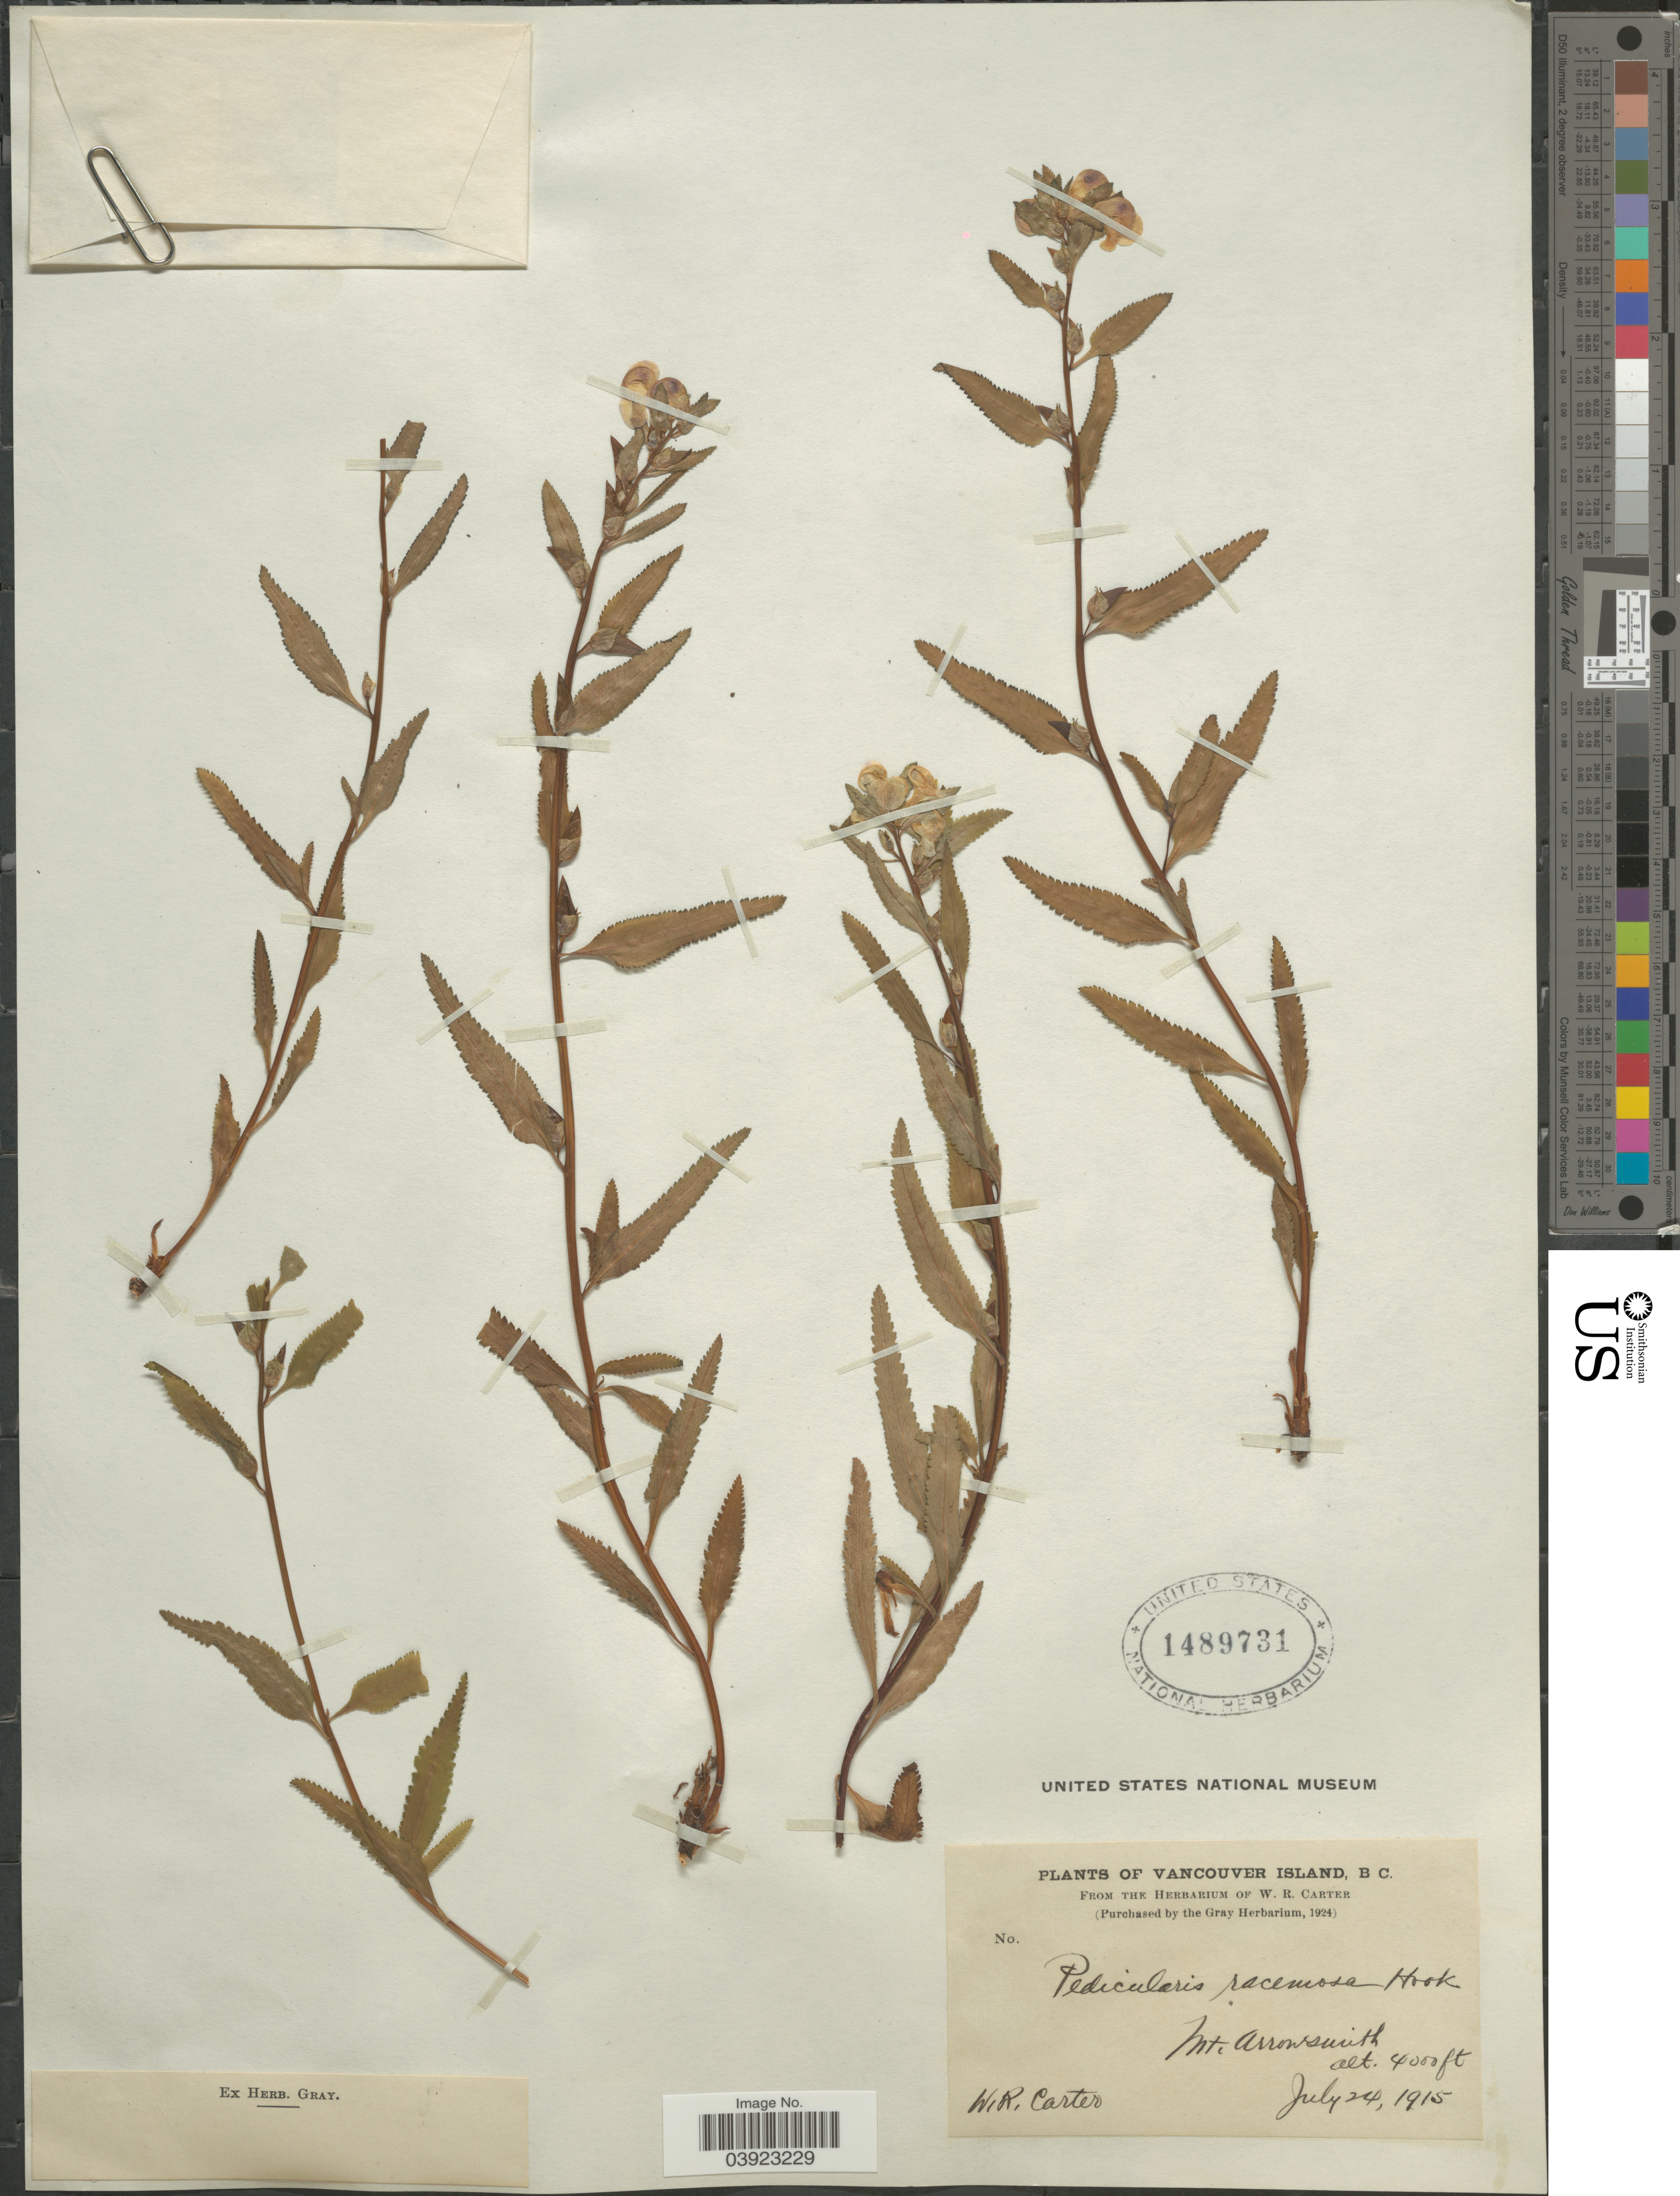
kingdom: Plantae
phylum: Tracheophyta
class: Magnoliopsida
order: Lamiales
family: Orobanchaceae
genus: Pedicularis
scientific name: Pedicularis racemosa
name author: Douglas ex Benth.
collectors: W. R. Carter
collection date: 1915-07-24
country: Canada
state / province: British Columbia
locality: Vancouver Island. Mt. Arrowsmith.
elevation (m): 1219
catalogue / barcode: US 1489731